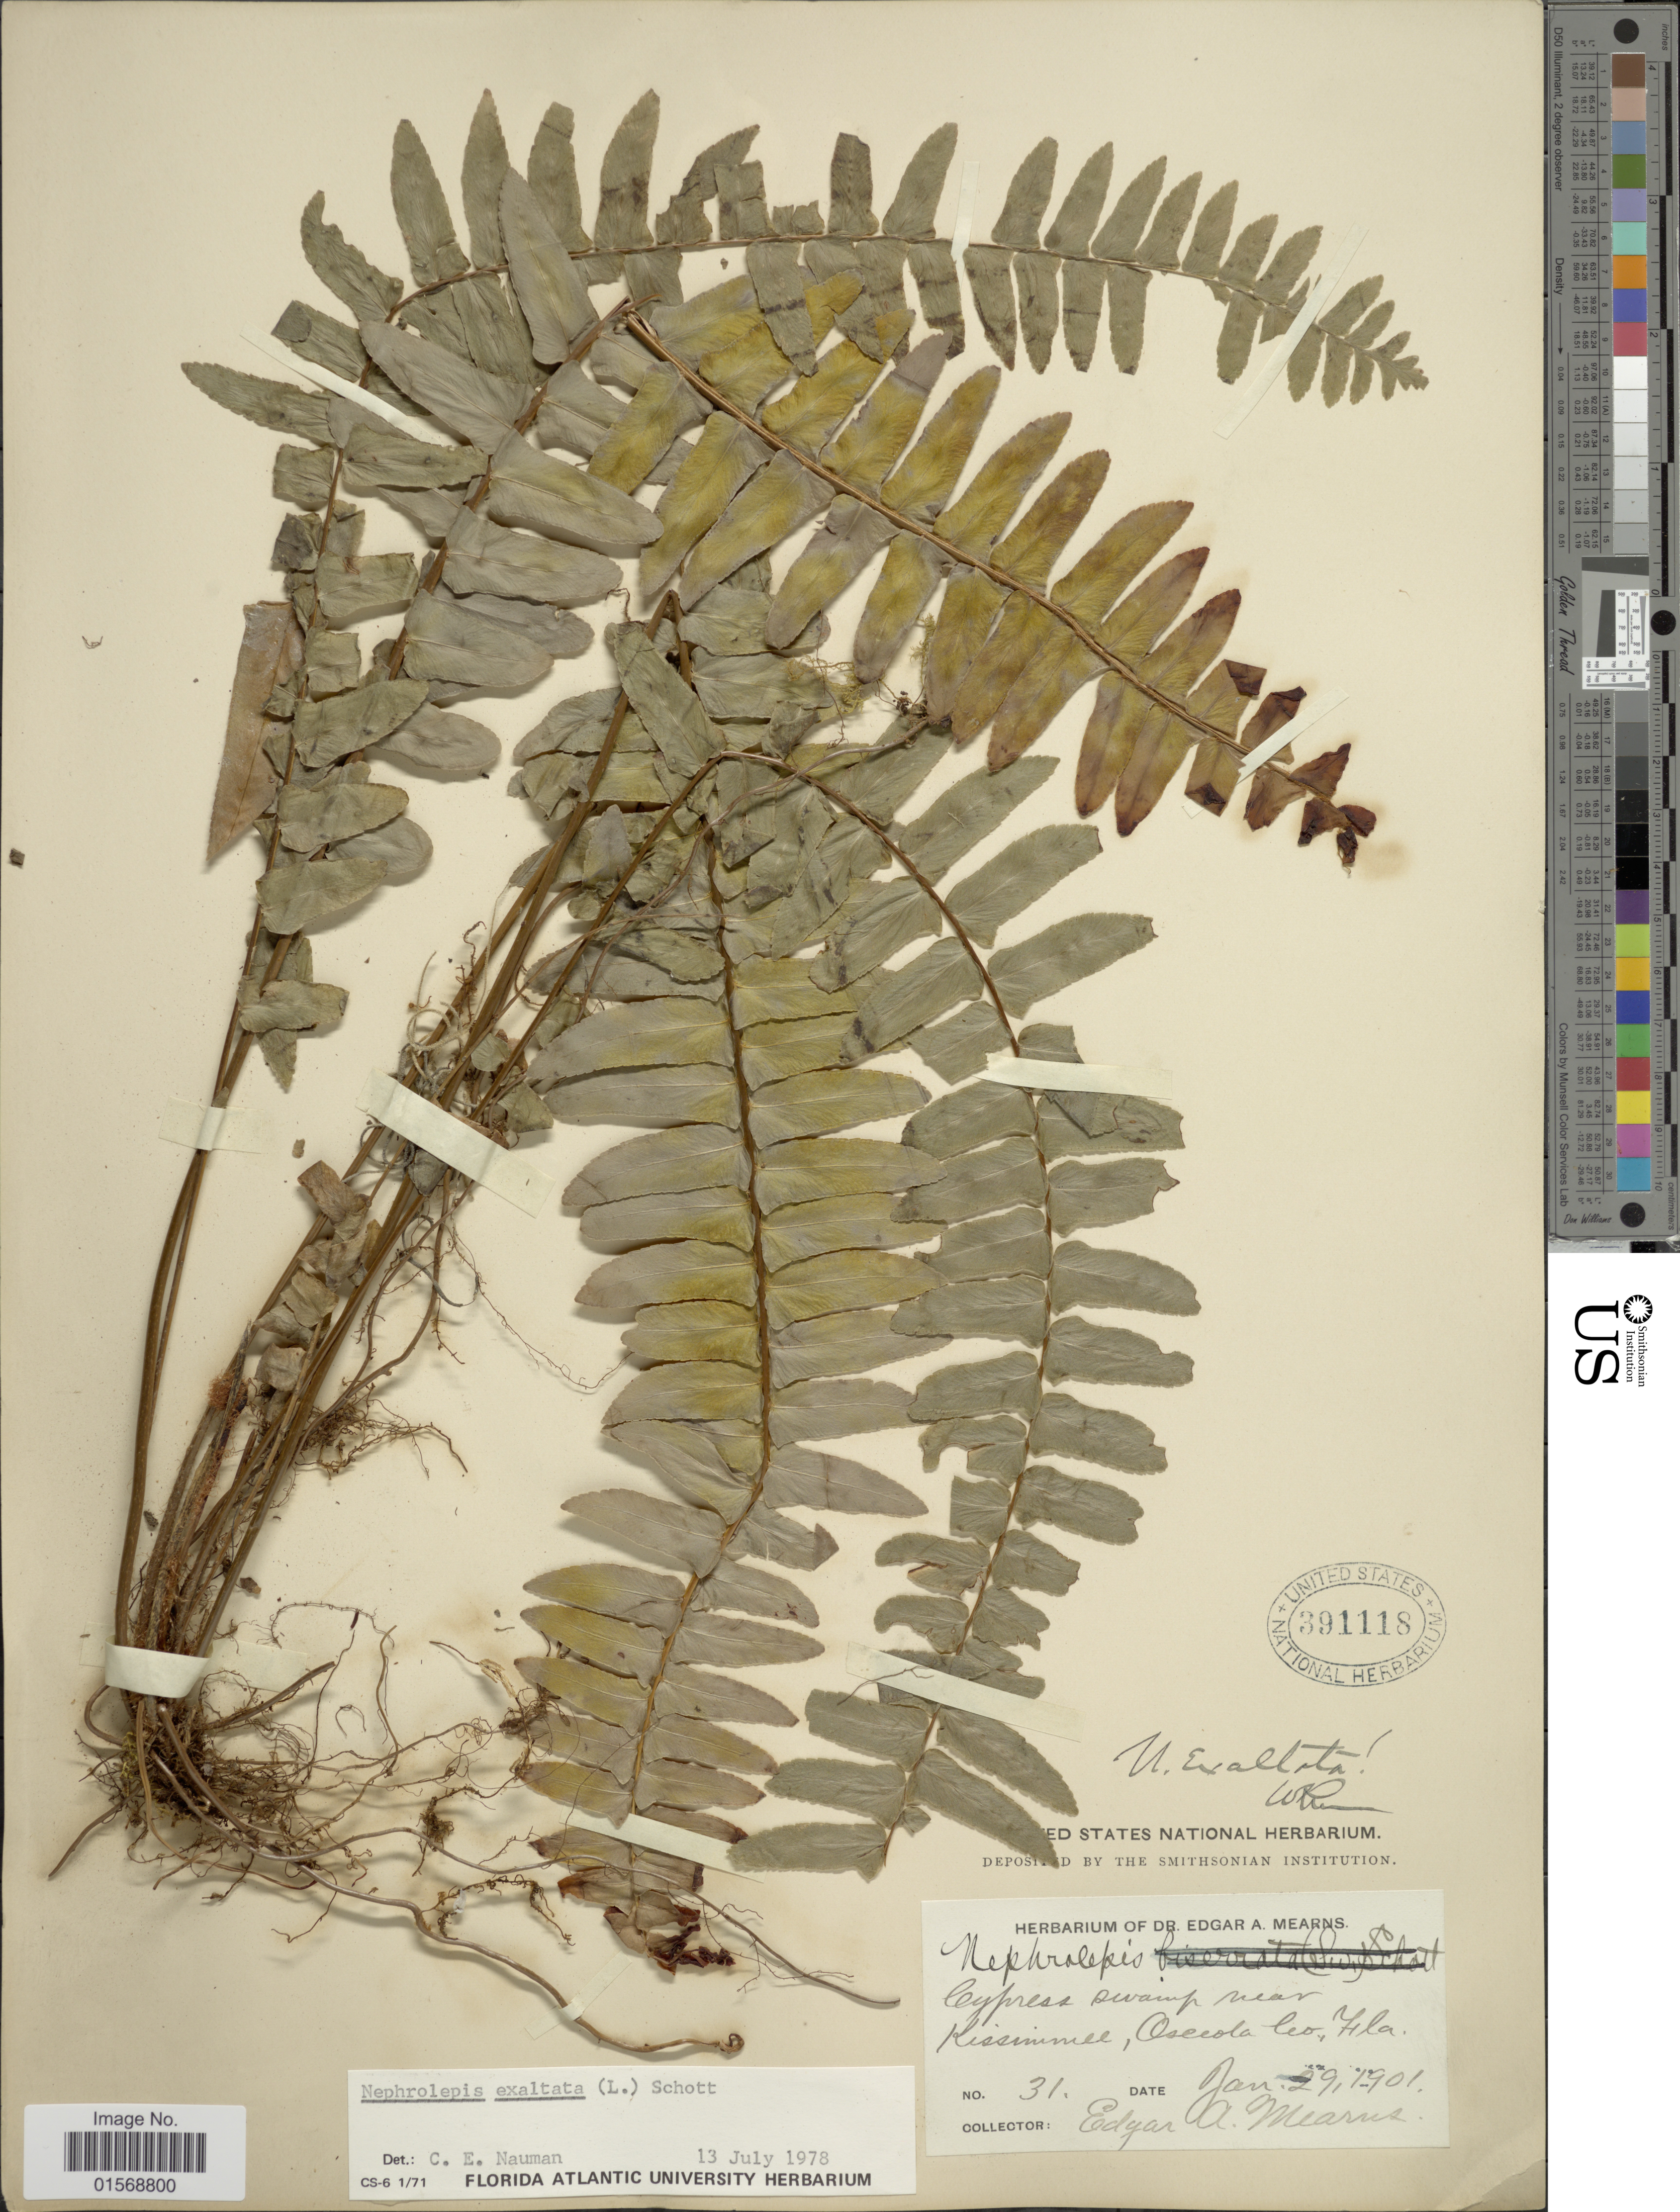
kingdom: Plantae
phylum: Tracheophyta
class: Polypodiopsida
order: Polypodiales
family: Nephrolepidaceae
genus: Nephrolepis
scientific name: Nephrolepis exaltata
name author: (L.) Schott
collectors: E. A. Mearns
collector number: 31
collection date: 1901-01-29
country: United States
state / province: Florida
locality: Kssimimee, Osceola Co.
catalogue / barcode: US 391118